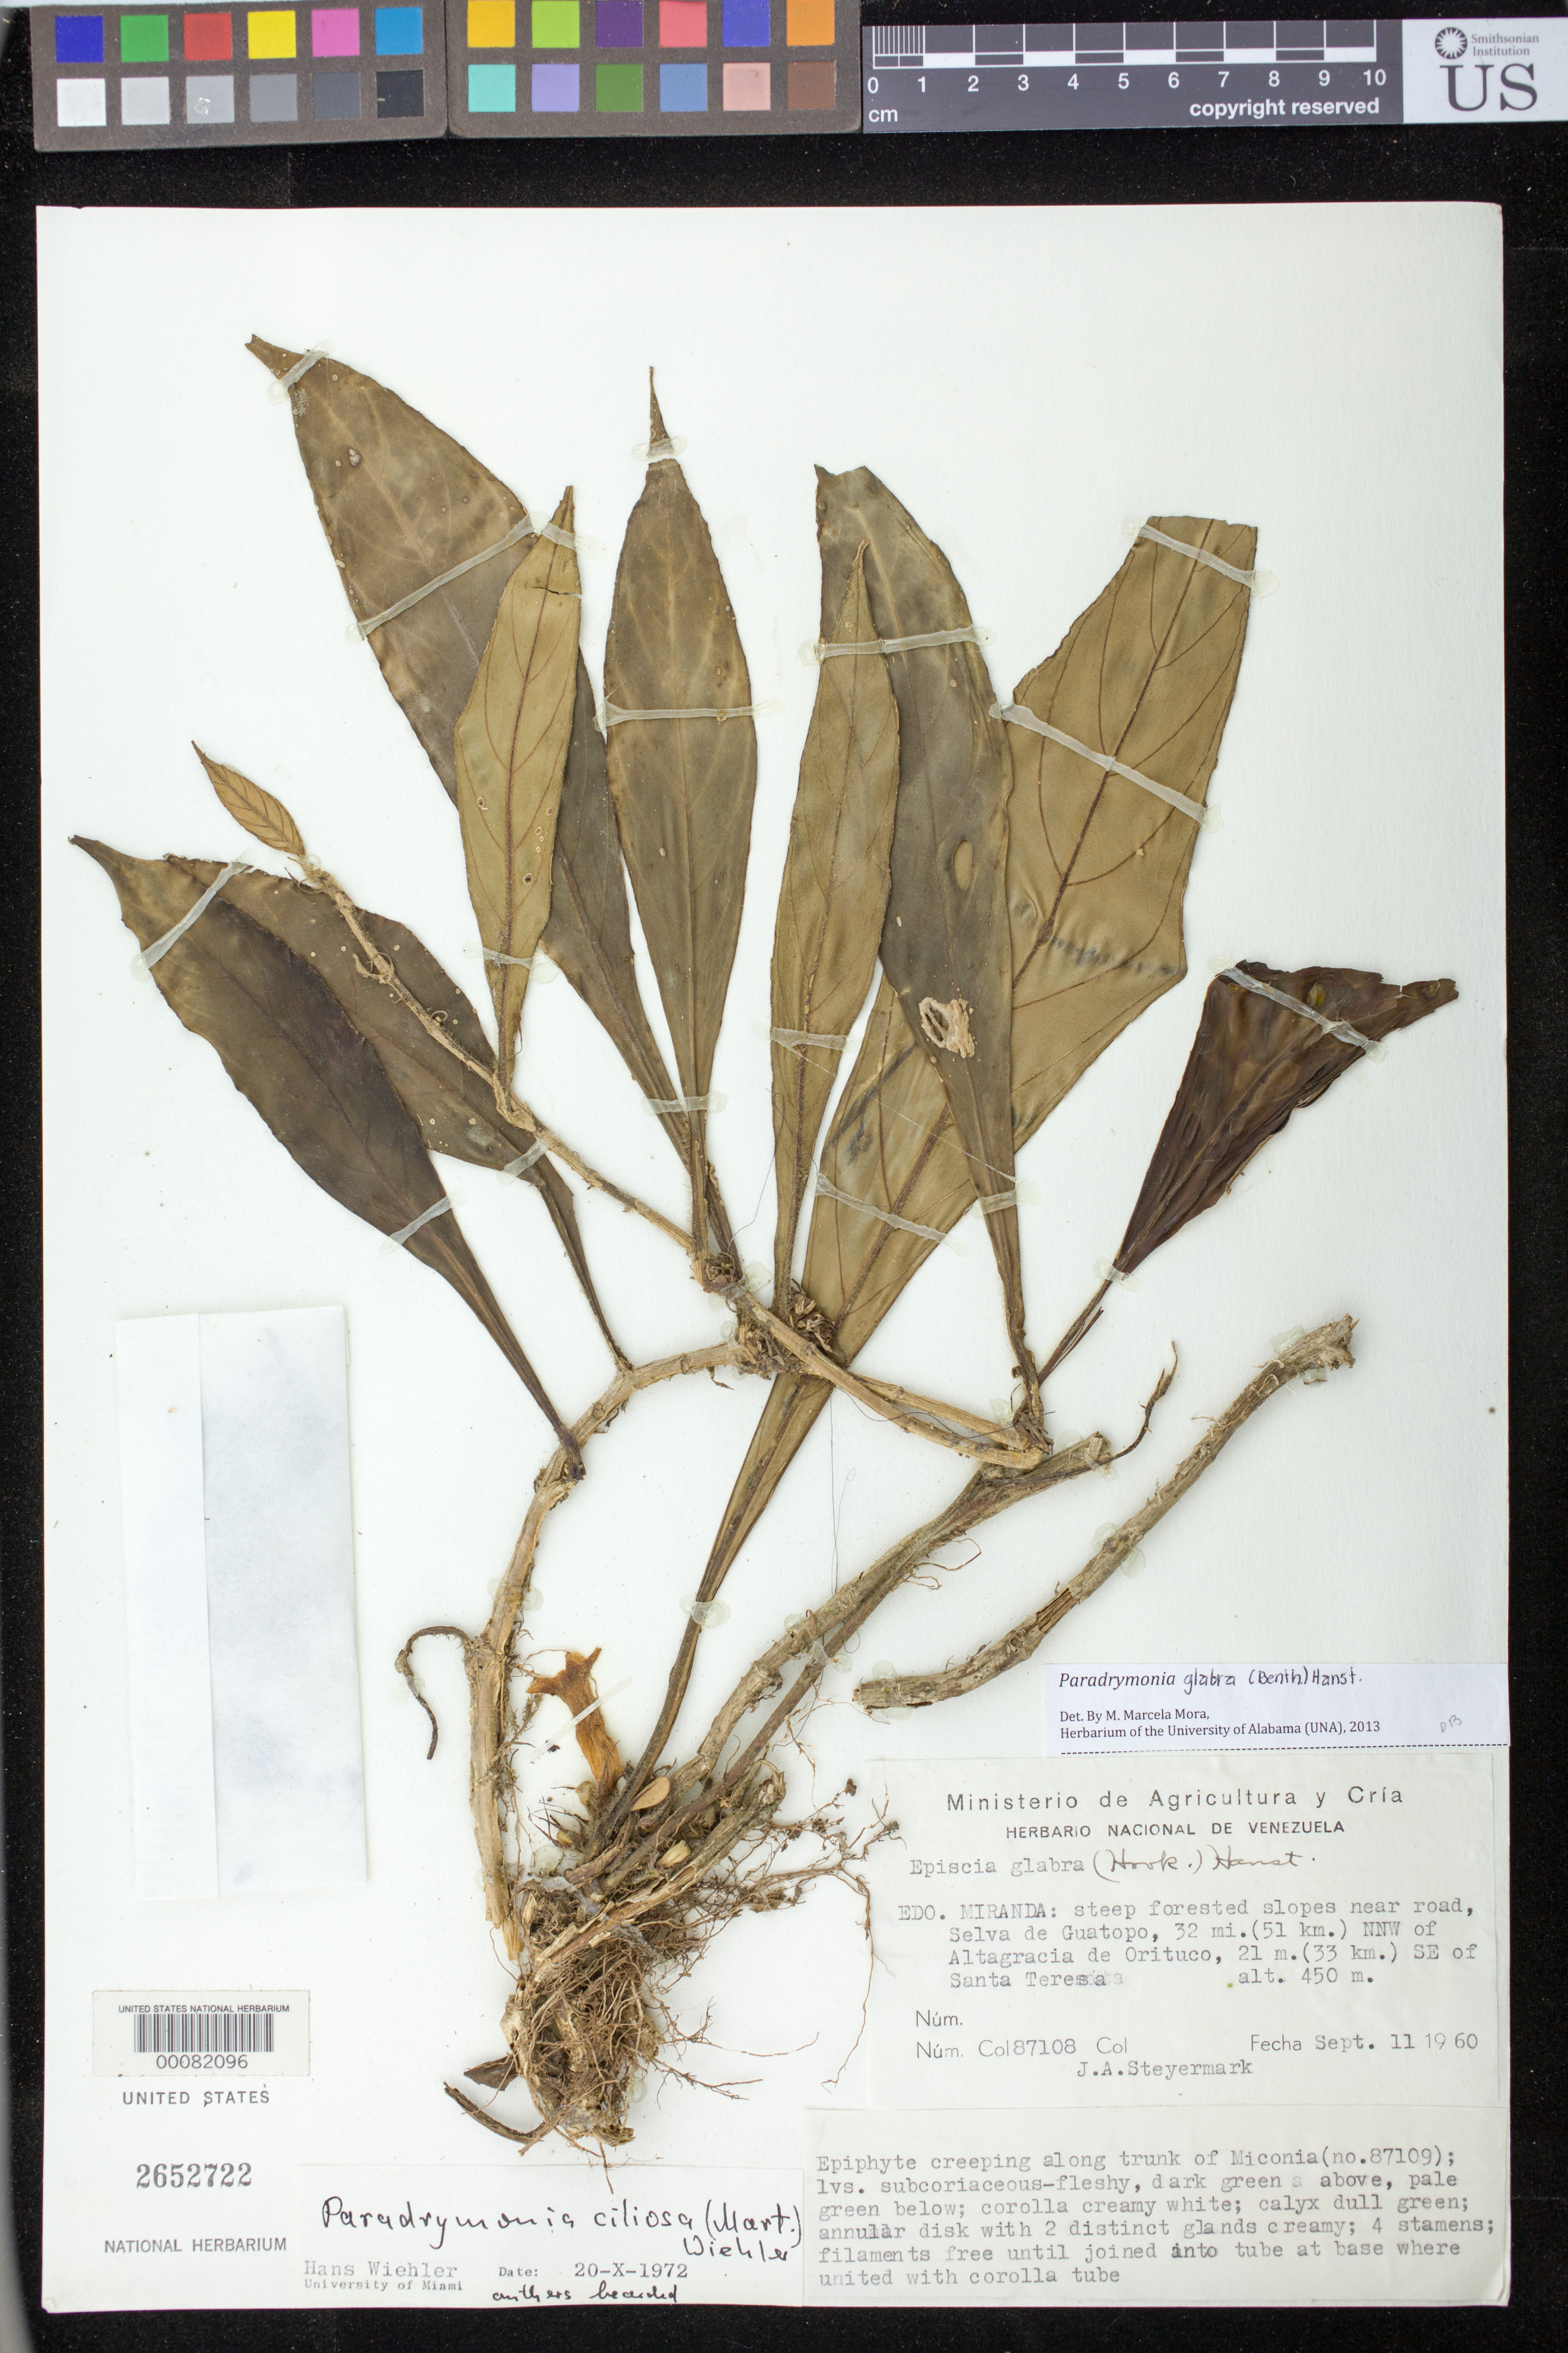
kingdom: Plantae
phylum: Tracheophyta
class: Magnoliopsida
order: Lamiales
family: Gesneriaceae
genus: Paradrymonia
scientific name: Paradrymonia glabra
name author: (Benth.) Hanst.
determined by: Mora, M. Marcela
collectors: J. Steyermark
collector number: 87108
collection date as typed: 11 Sep 1960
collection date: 1960-09-11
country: Venezuela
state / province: Miranda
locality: Selva de Guatopo, 32 mi (51 km) NNW of Altagracia de Orituco, 21 mi (33 km) SE of Santa Teresa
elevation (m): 450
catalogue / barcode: US 2652722